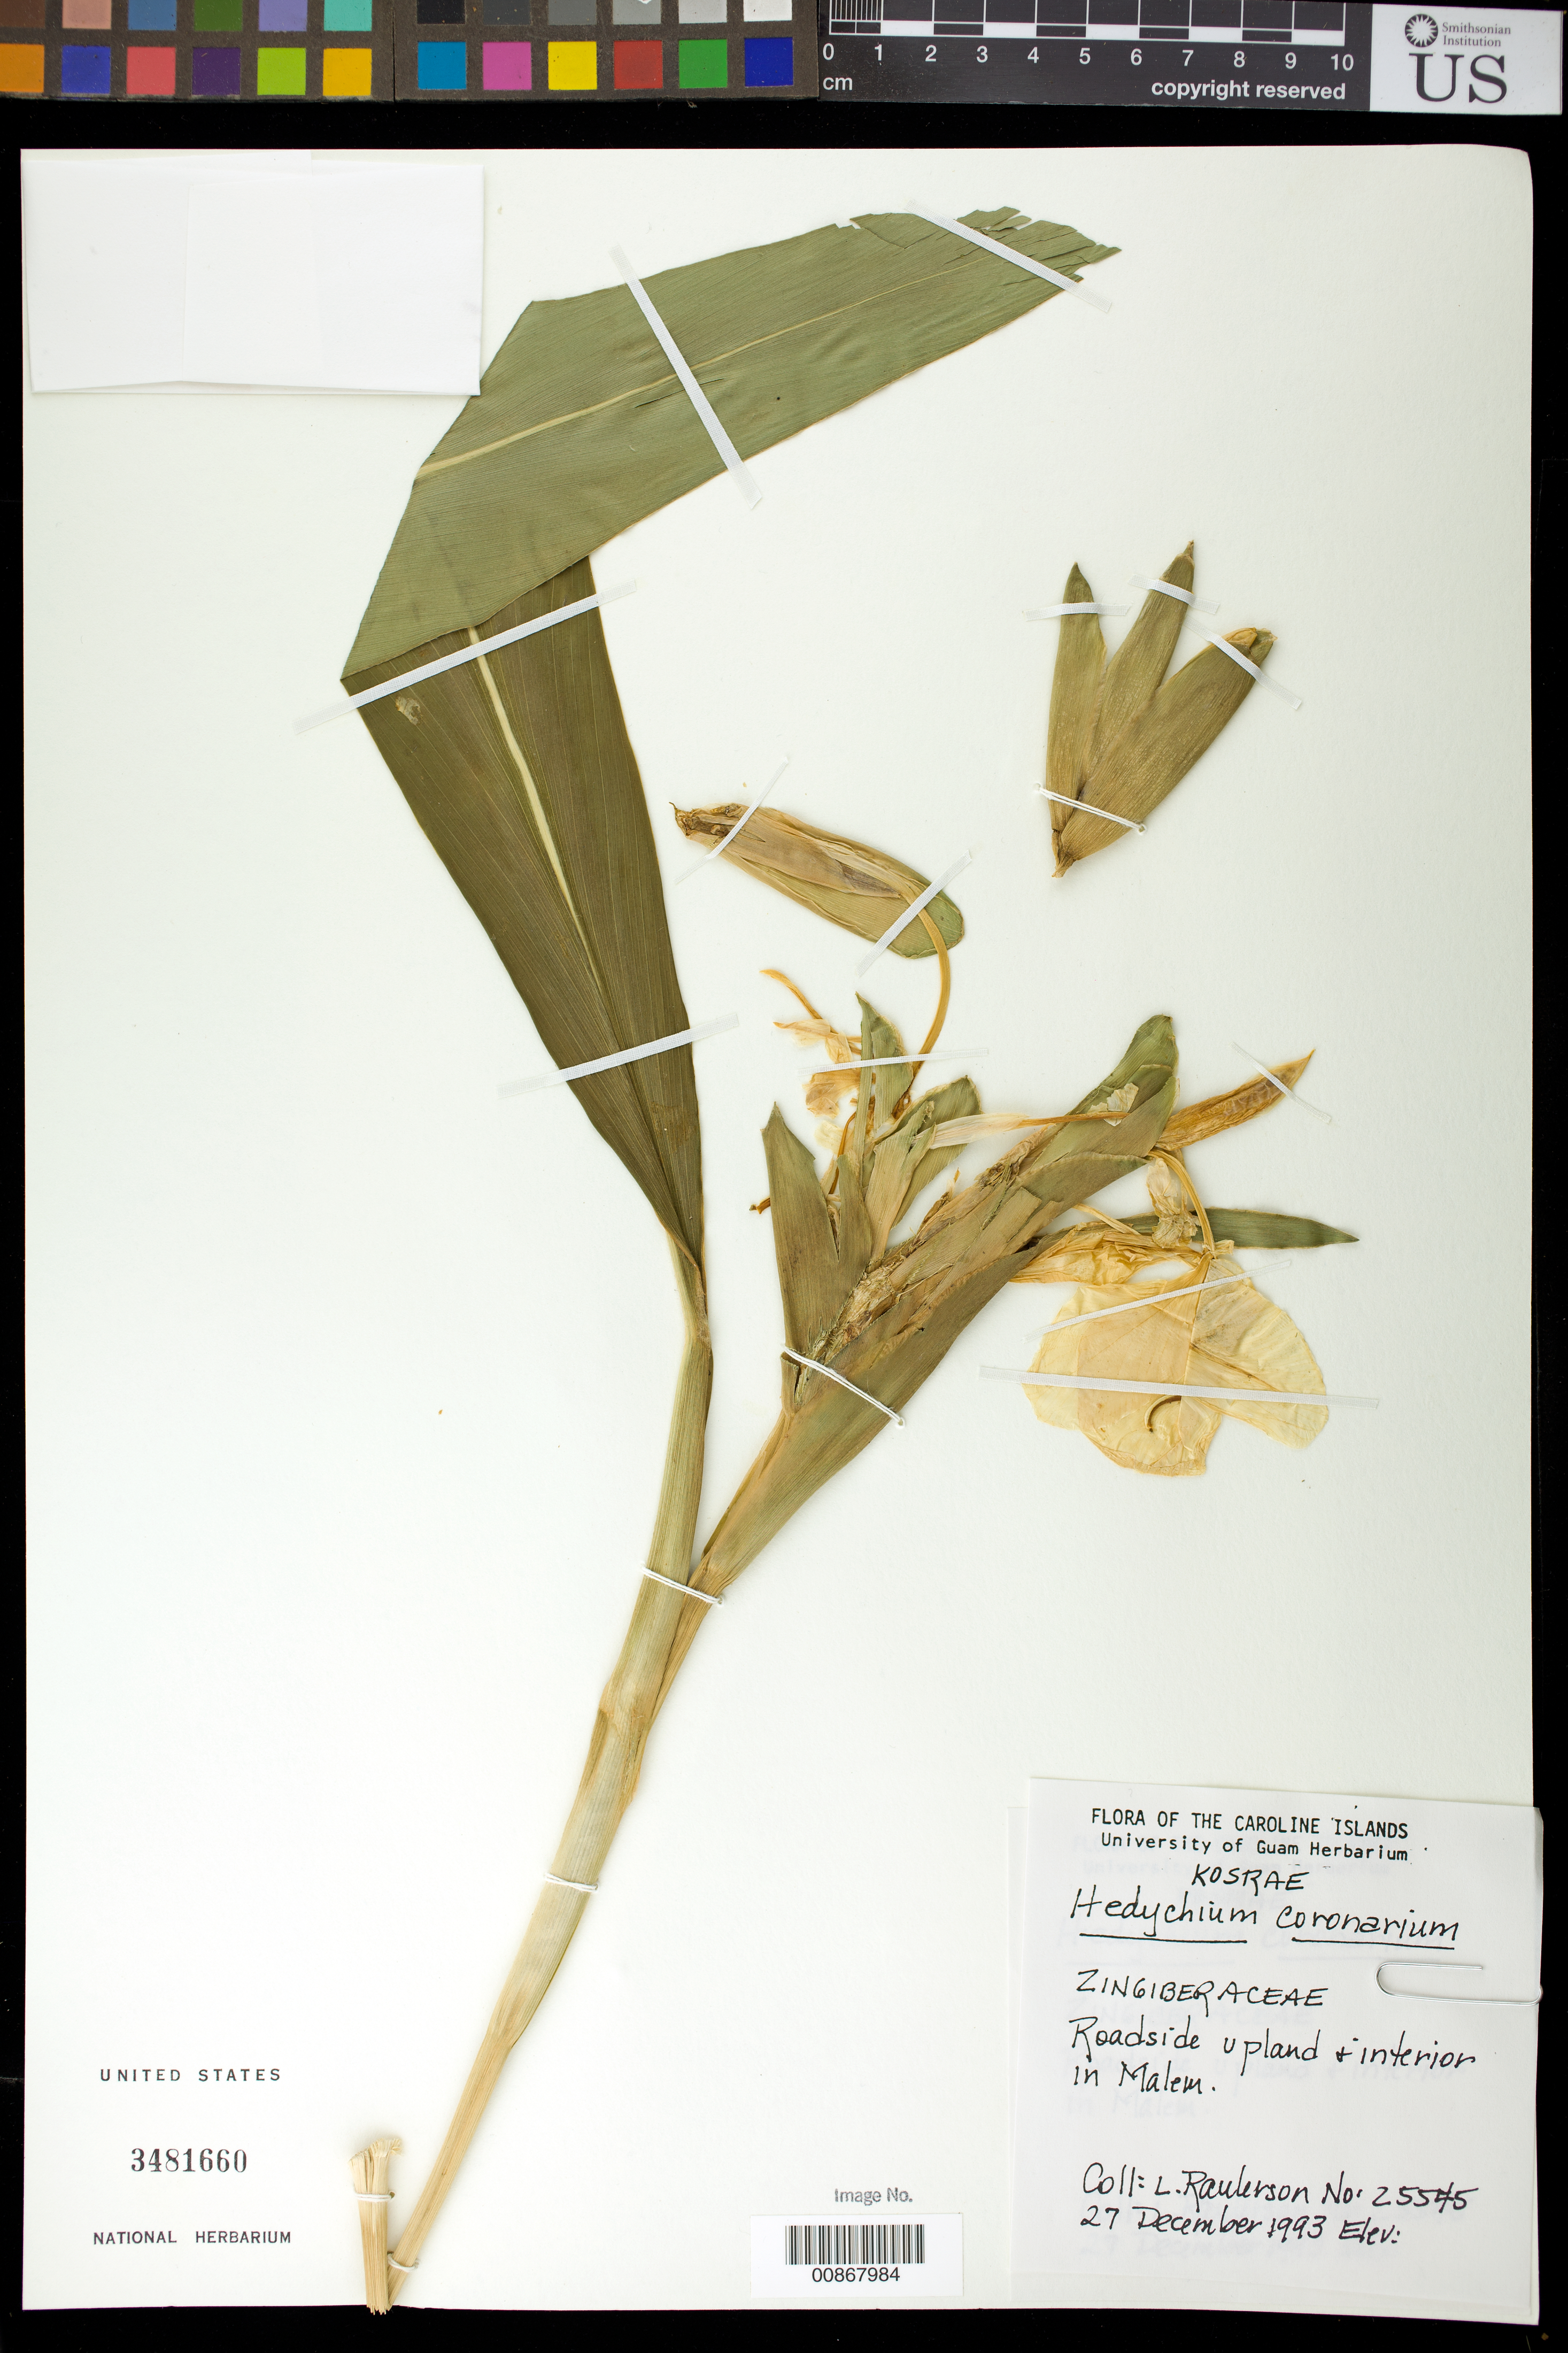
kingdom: Plantae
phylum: Tracheophyta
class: Liliopsida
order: Zingiberales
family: Zingiberaceae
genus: Hedychium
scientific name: Hedychium coronarium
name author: J. Koenig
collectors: L. Raulerson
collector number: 25545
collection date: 1993-12-27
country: Micronesia, Federated States of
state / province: Kosrae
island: Kosrae [Kusaie]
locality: Roadside upland & interior in Malem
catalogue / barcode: US 3481660